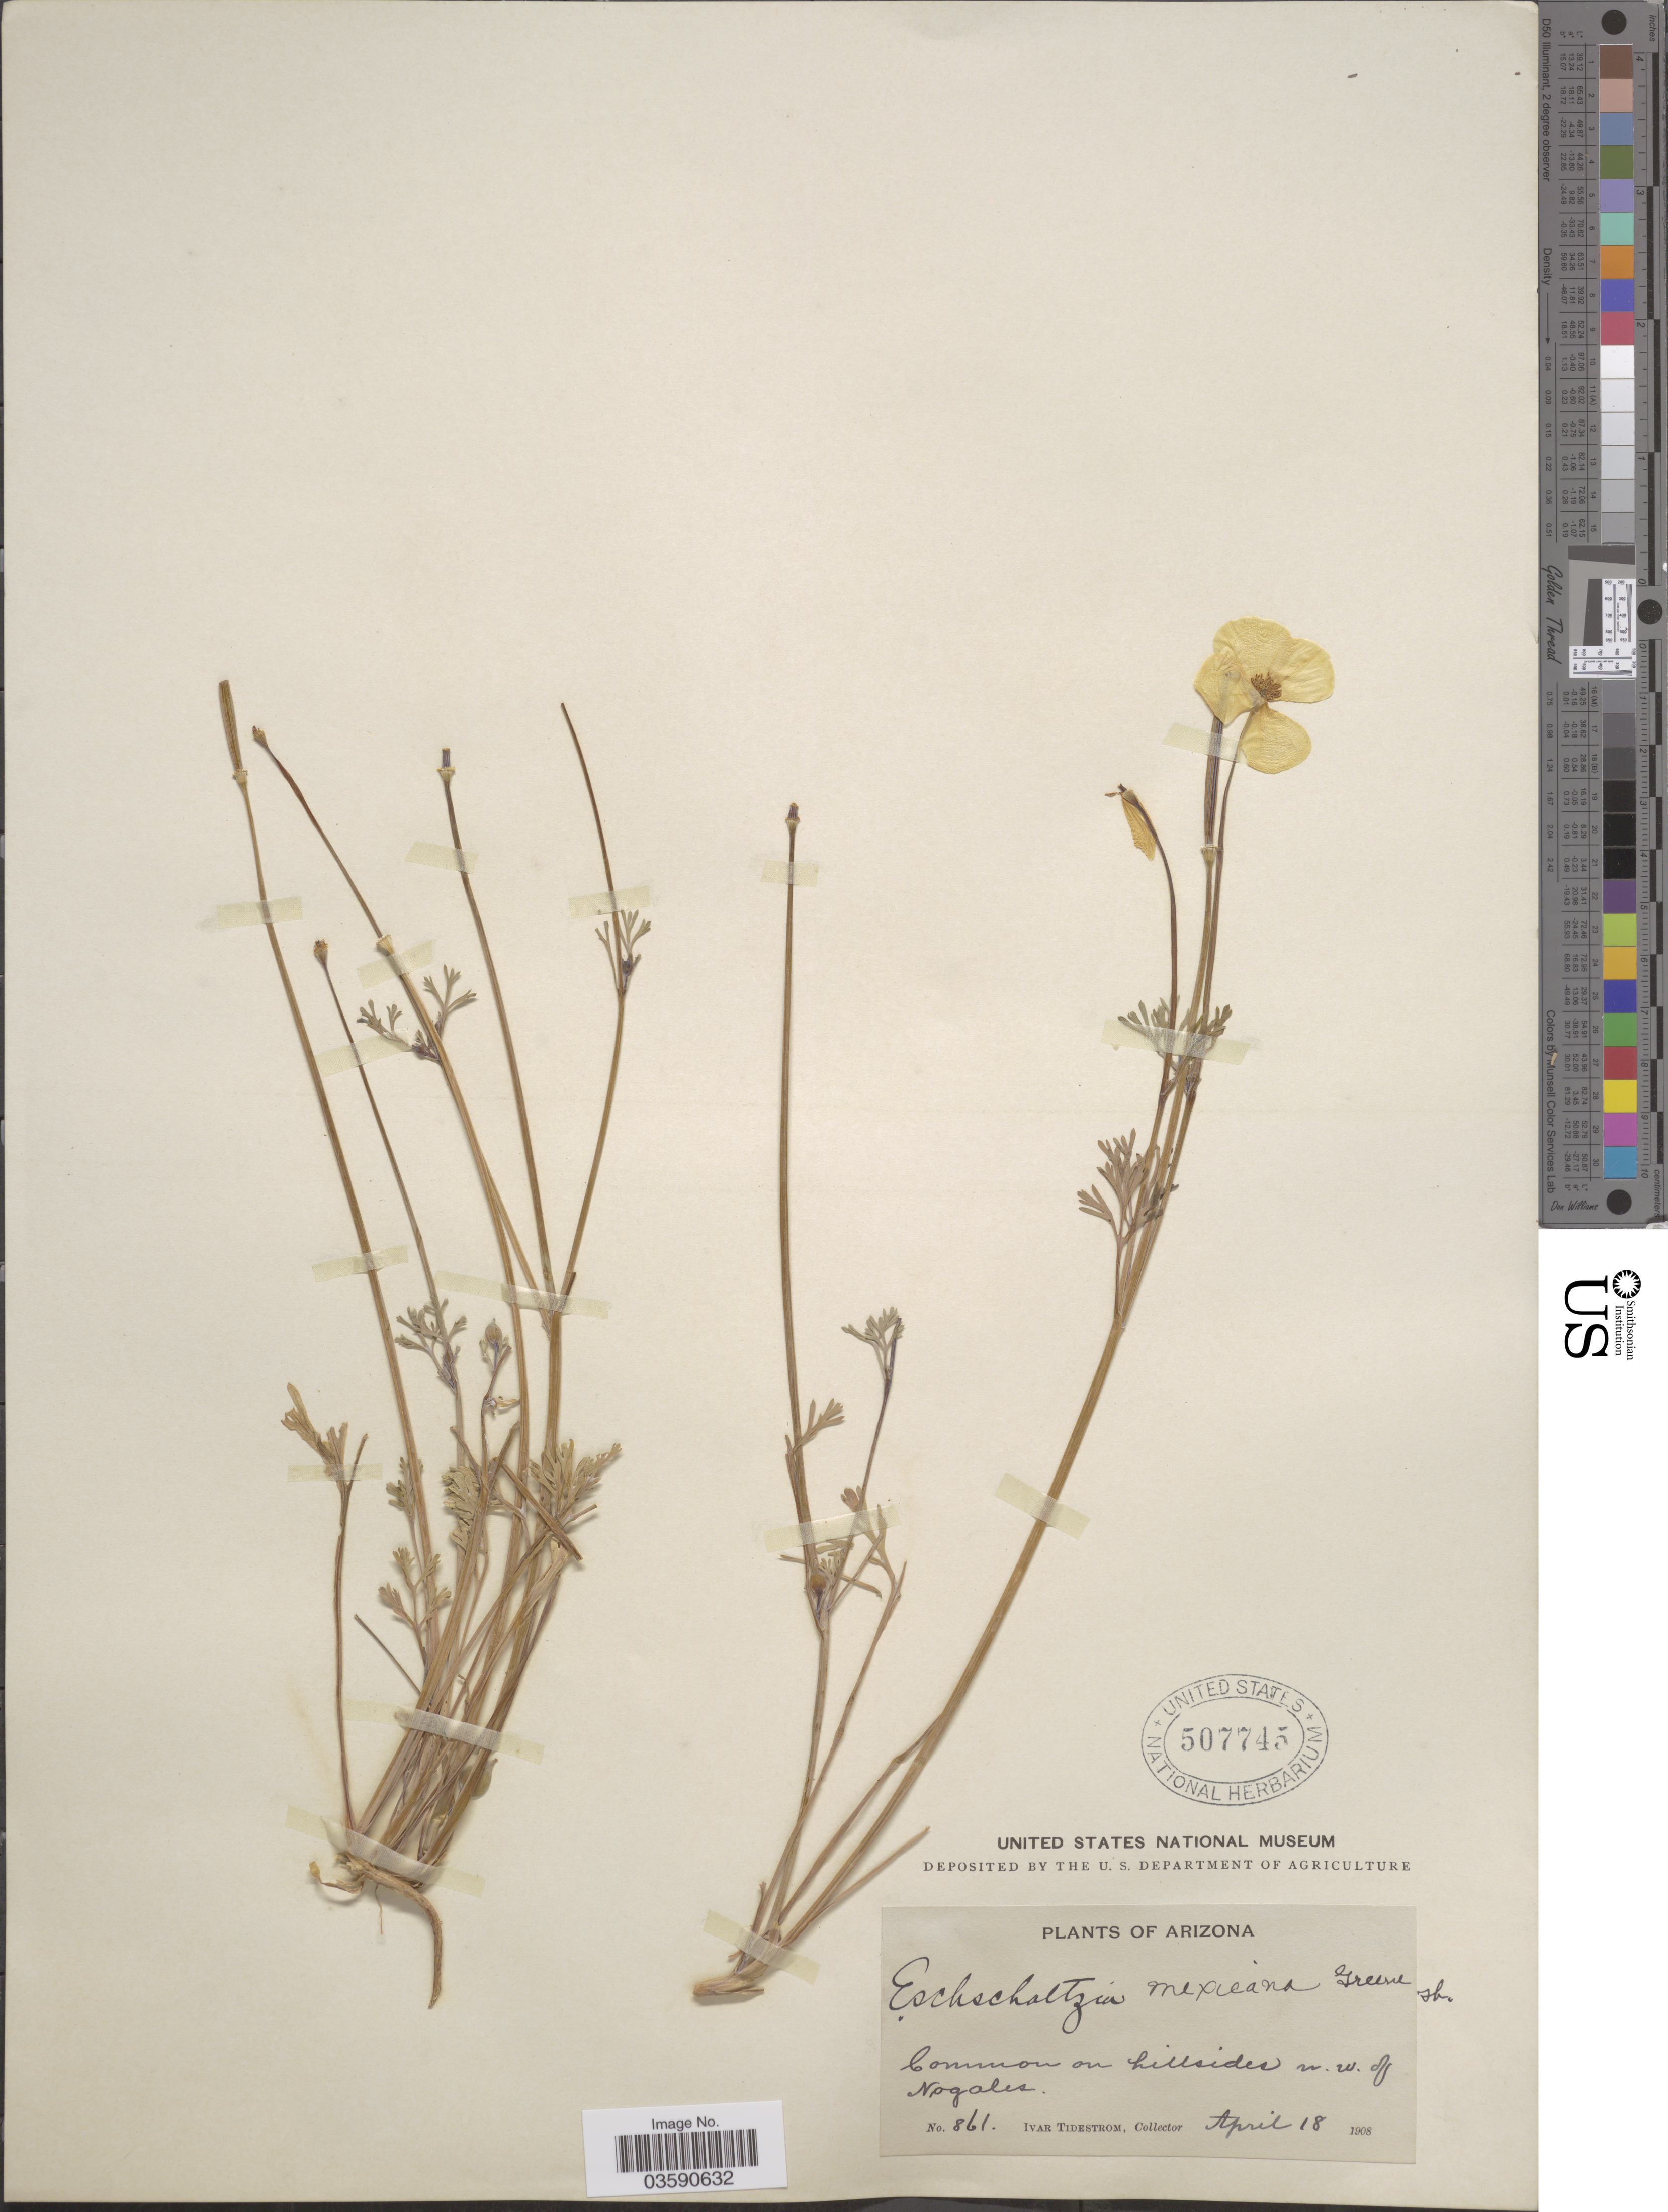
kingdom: Plantae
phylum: Tracheophyta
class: Magnoliopsida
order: Ranunculales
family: Papaveraceae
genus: Eschscholzia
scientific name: Eschscholzia mexicana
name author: Greene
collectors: I. F. Tidestrom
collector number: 861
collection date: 1908-04-18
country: United States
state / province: Arizona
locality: Common on hillsides n.w. of Nogales.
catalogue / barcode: US 507745